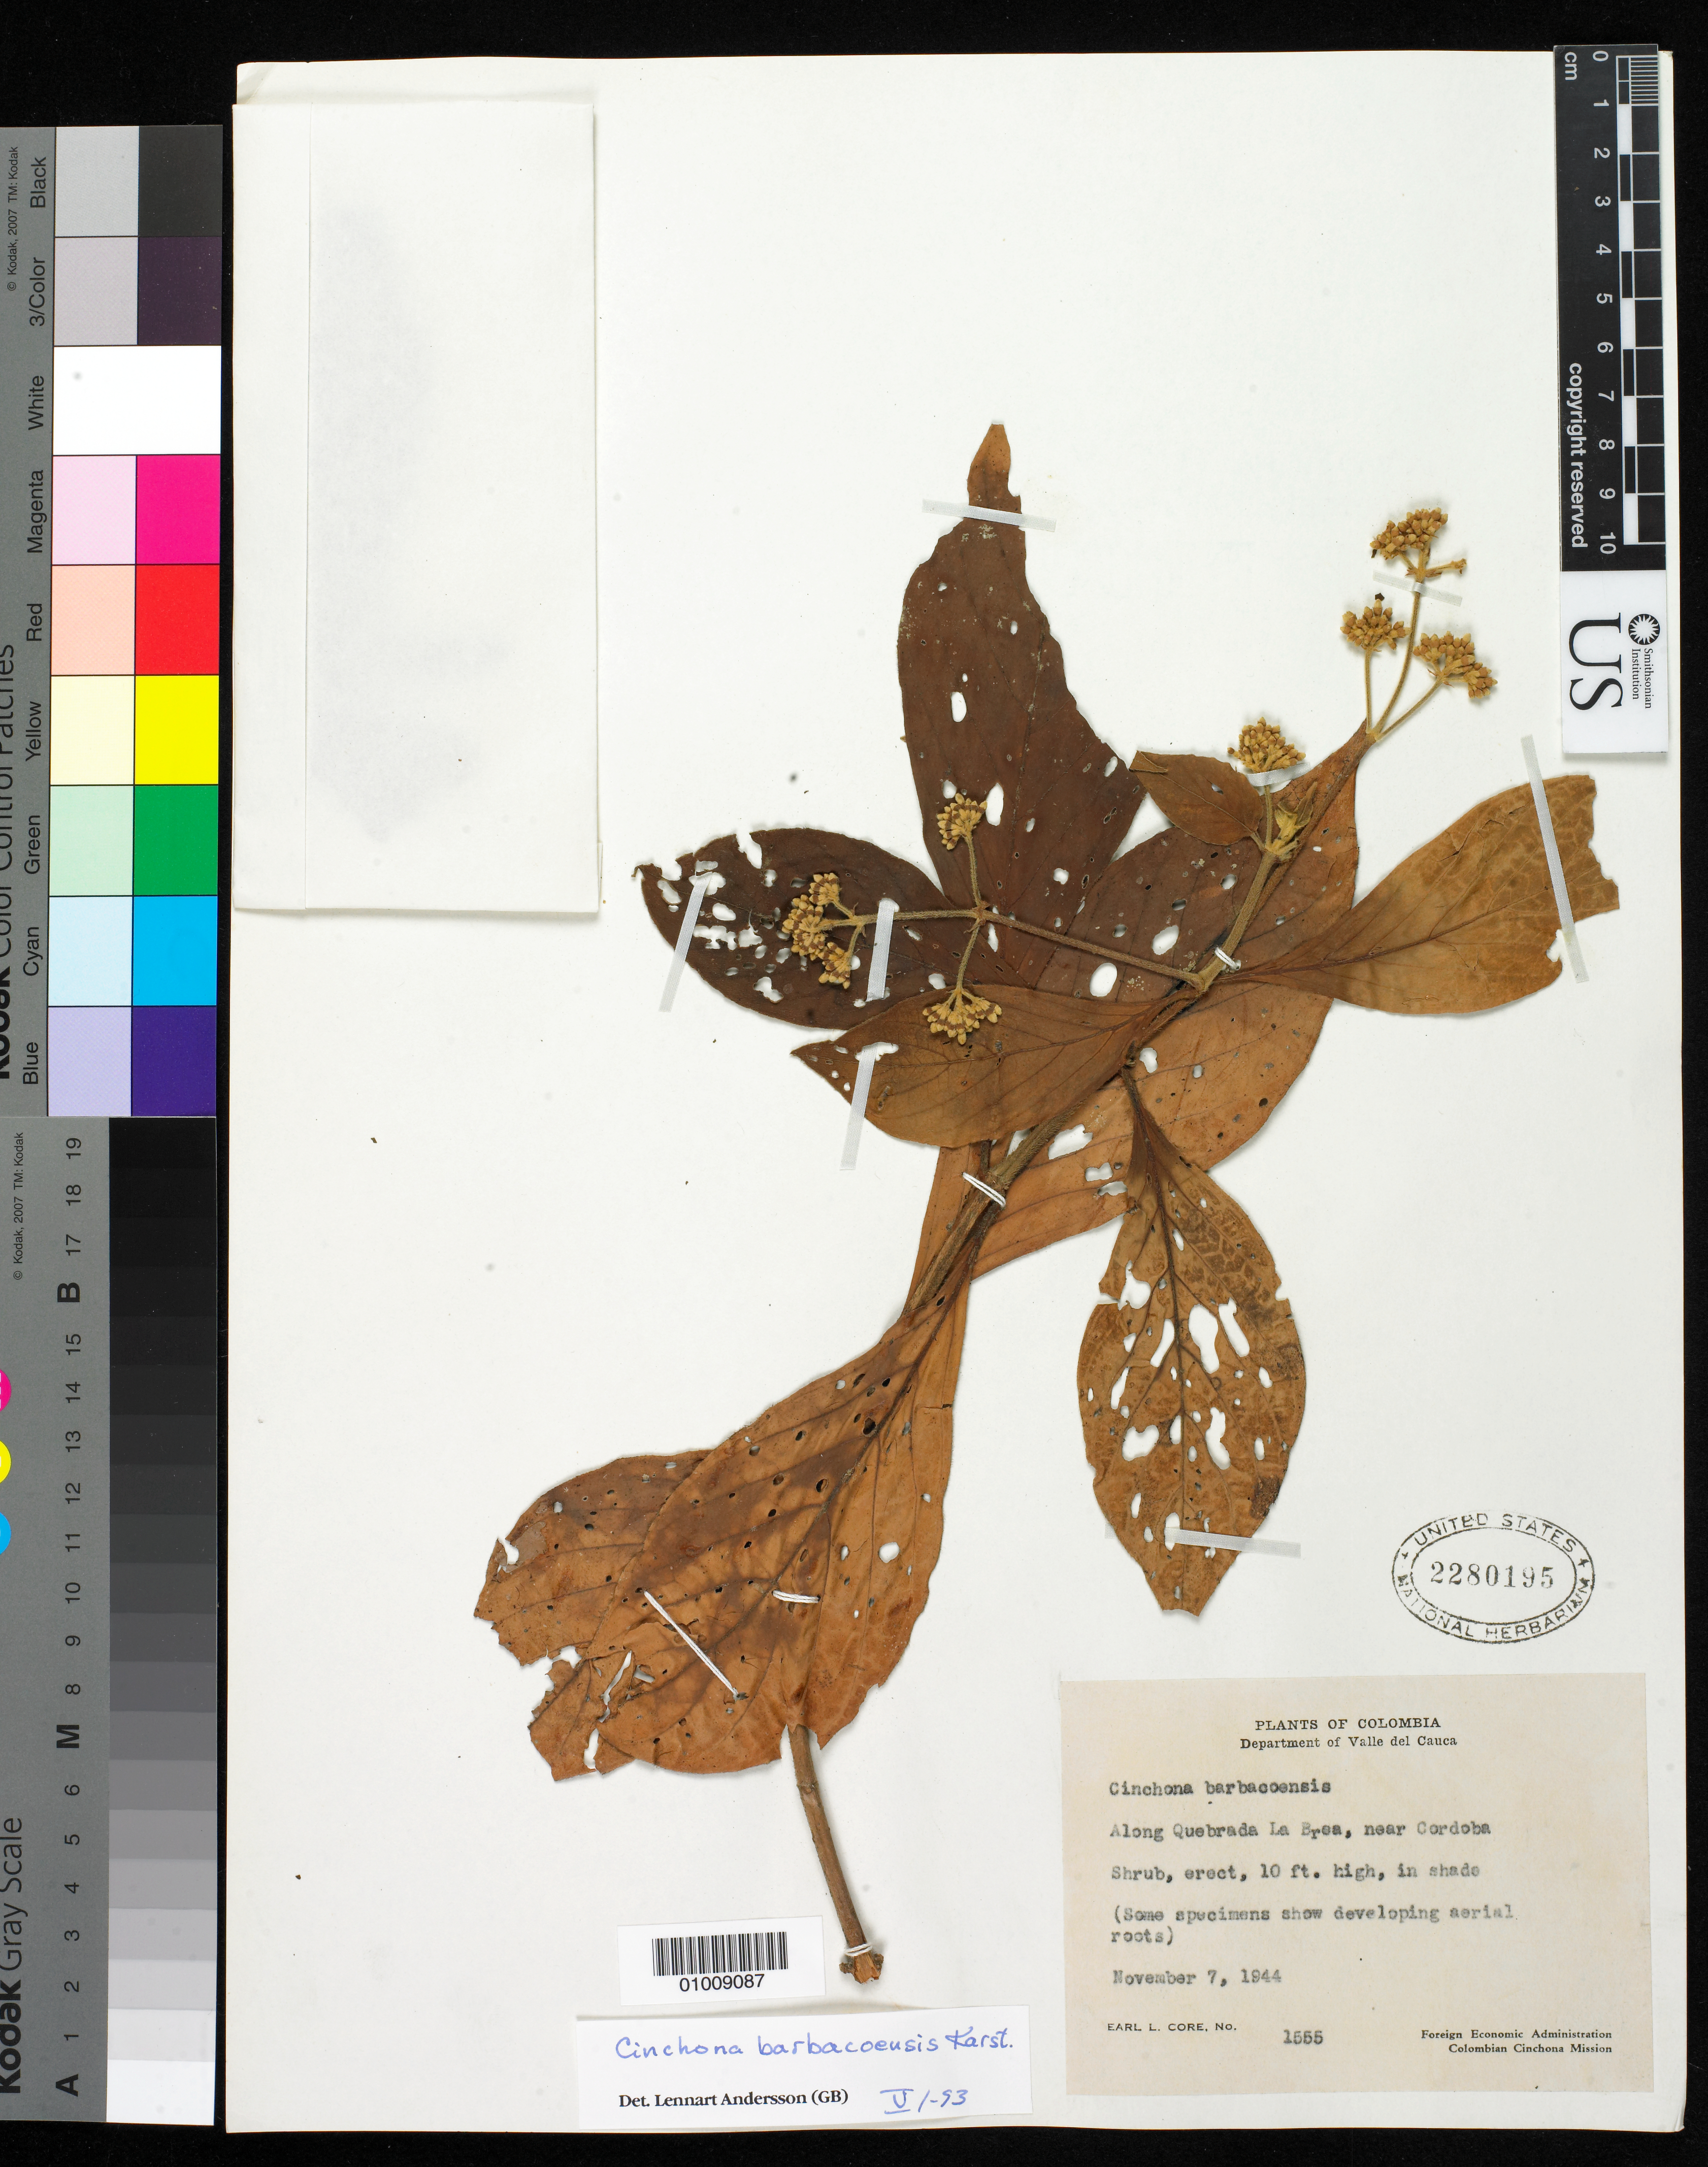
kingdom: Plantae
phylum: Tracheophyta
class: Magnoliopsida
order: Gentianales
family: Rubiaceae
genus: Cinchona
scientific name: Cinchona barbacoensis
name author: L.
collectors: E. L. Core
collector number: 1555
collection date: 1944-11-07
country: Colombia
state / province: Valle del Cauca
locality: Along Quebrada La Brea, near Cordoba.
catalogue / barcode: US 2280195